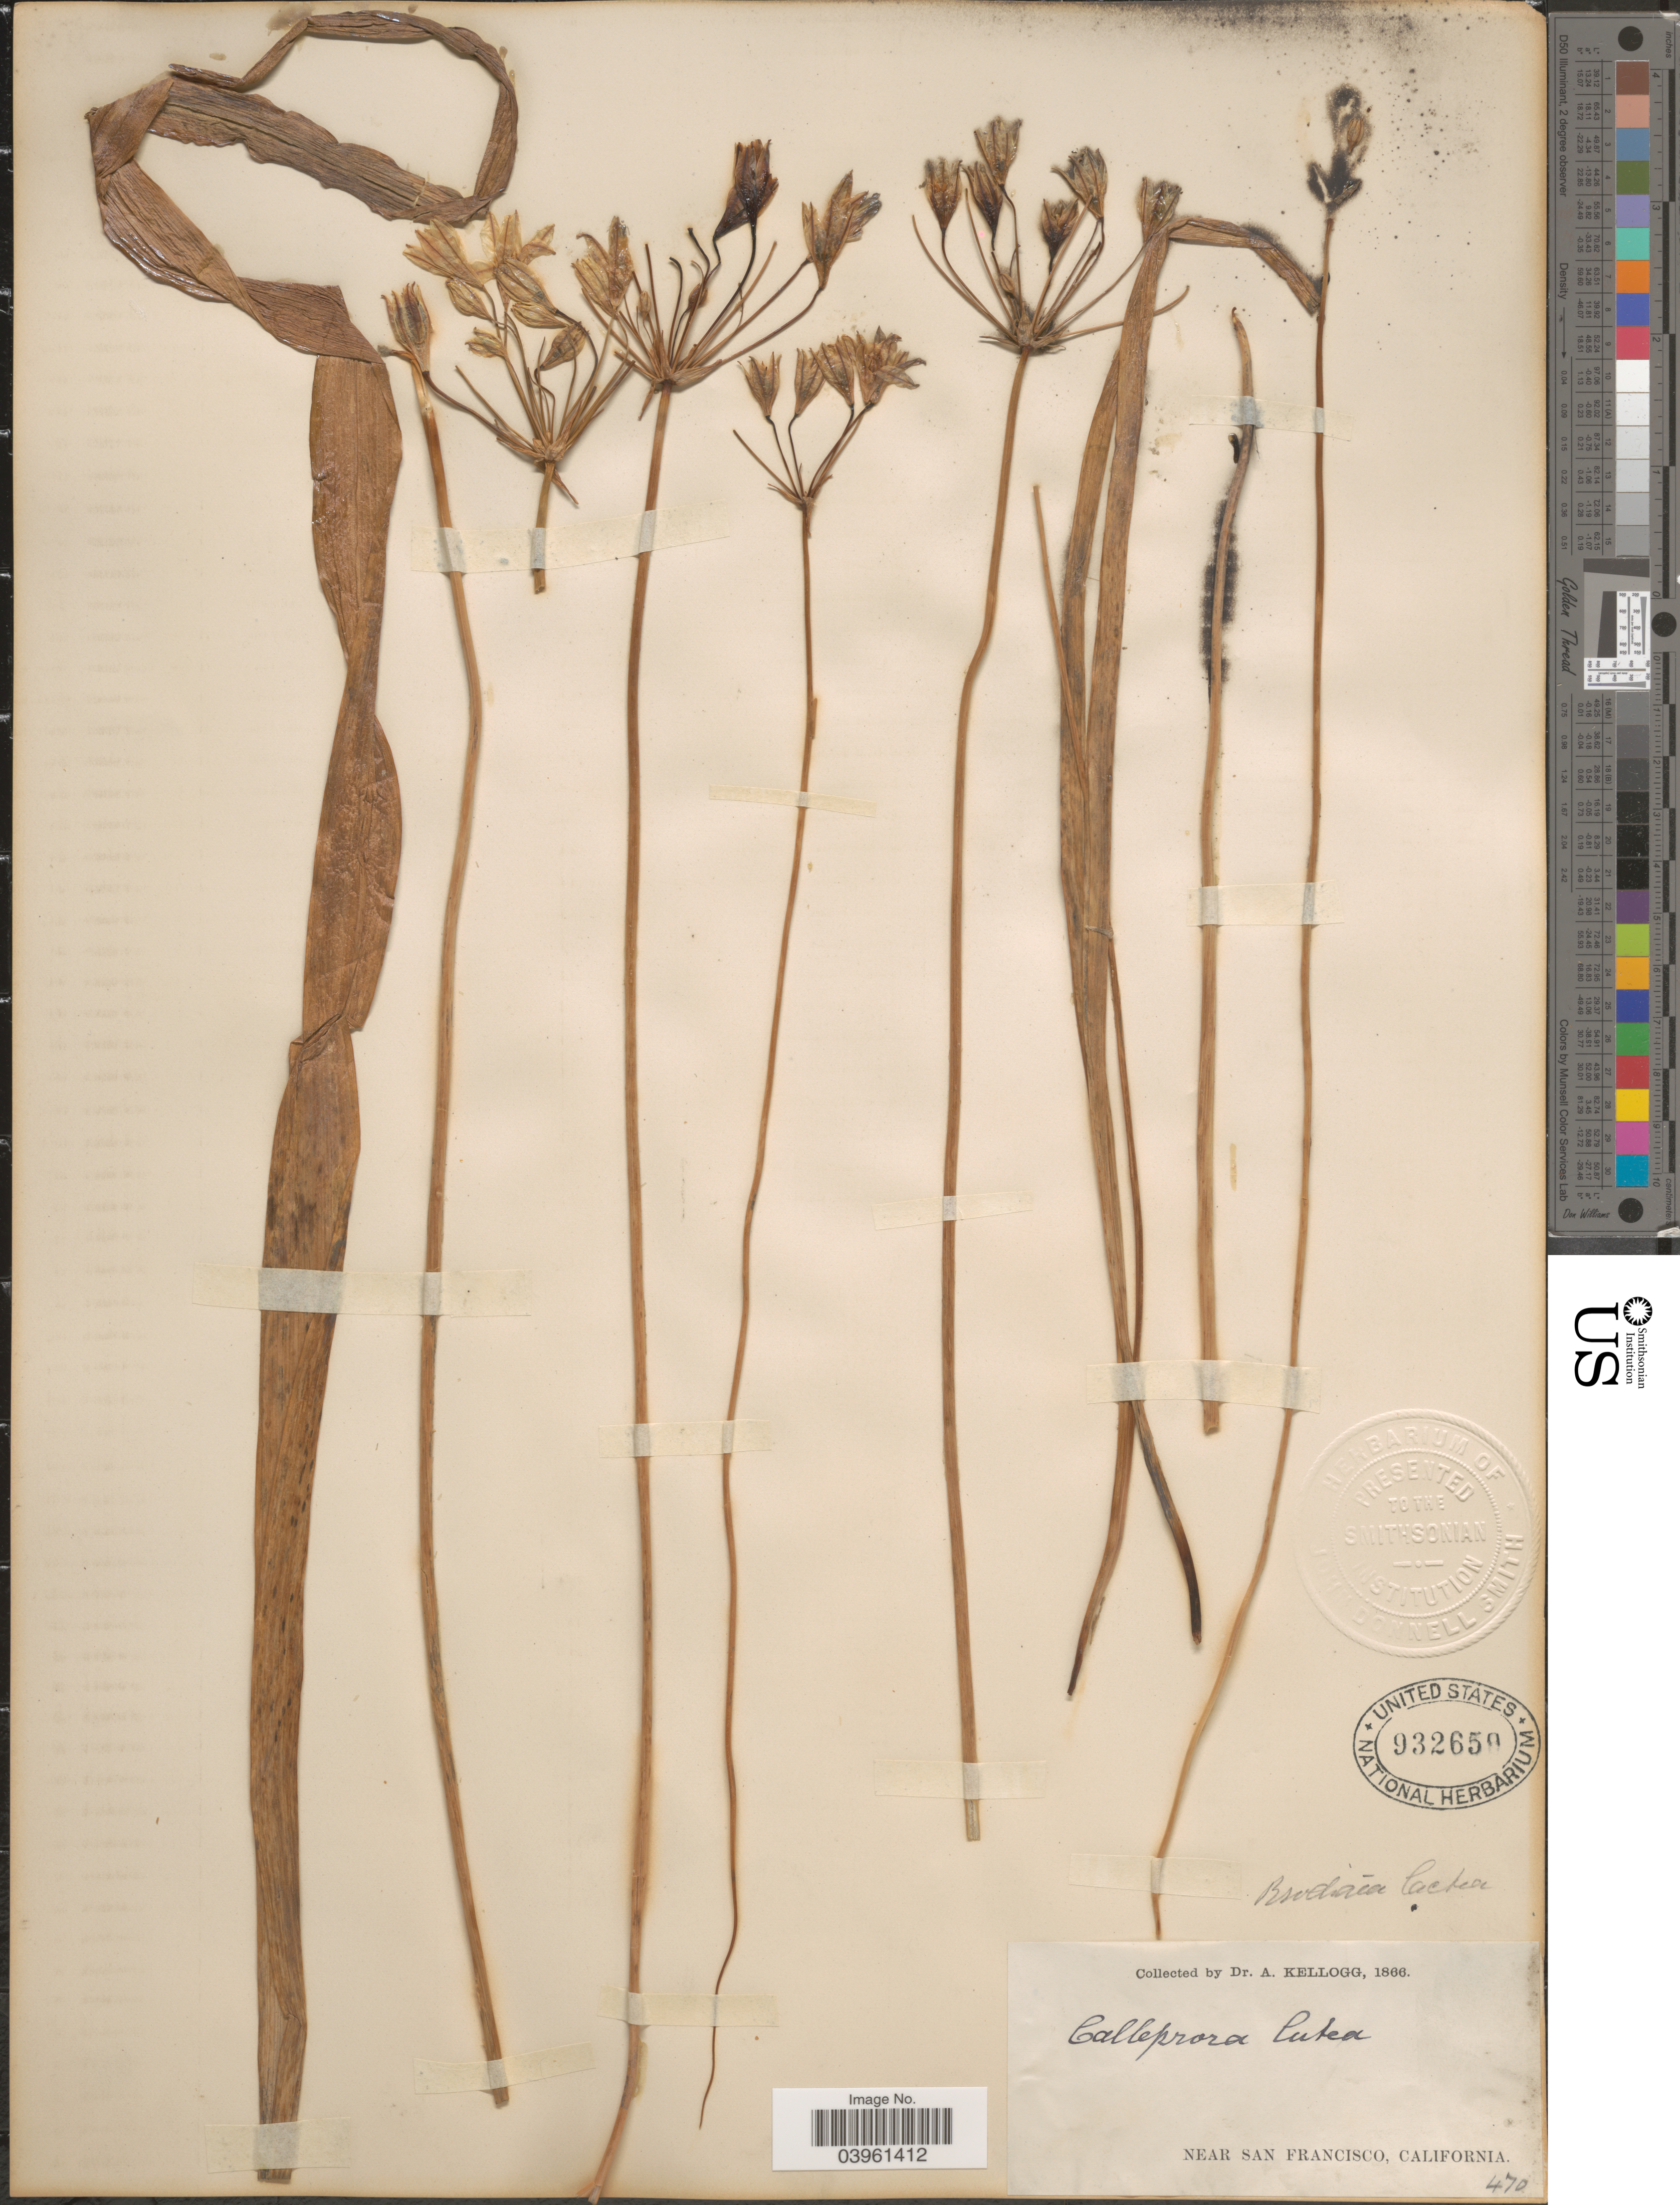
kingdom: Plantae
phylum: Tracheophyta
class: Liliopsida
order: Asparagales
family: Asparagaceae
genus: Triteleia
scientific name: Triteleia hyacinthina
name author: (Lindl.) Greene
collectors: A. Kellogg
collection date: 1866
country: United States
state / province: California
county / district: San Francisco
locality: Near San Francisco.